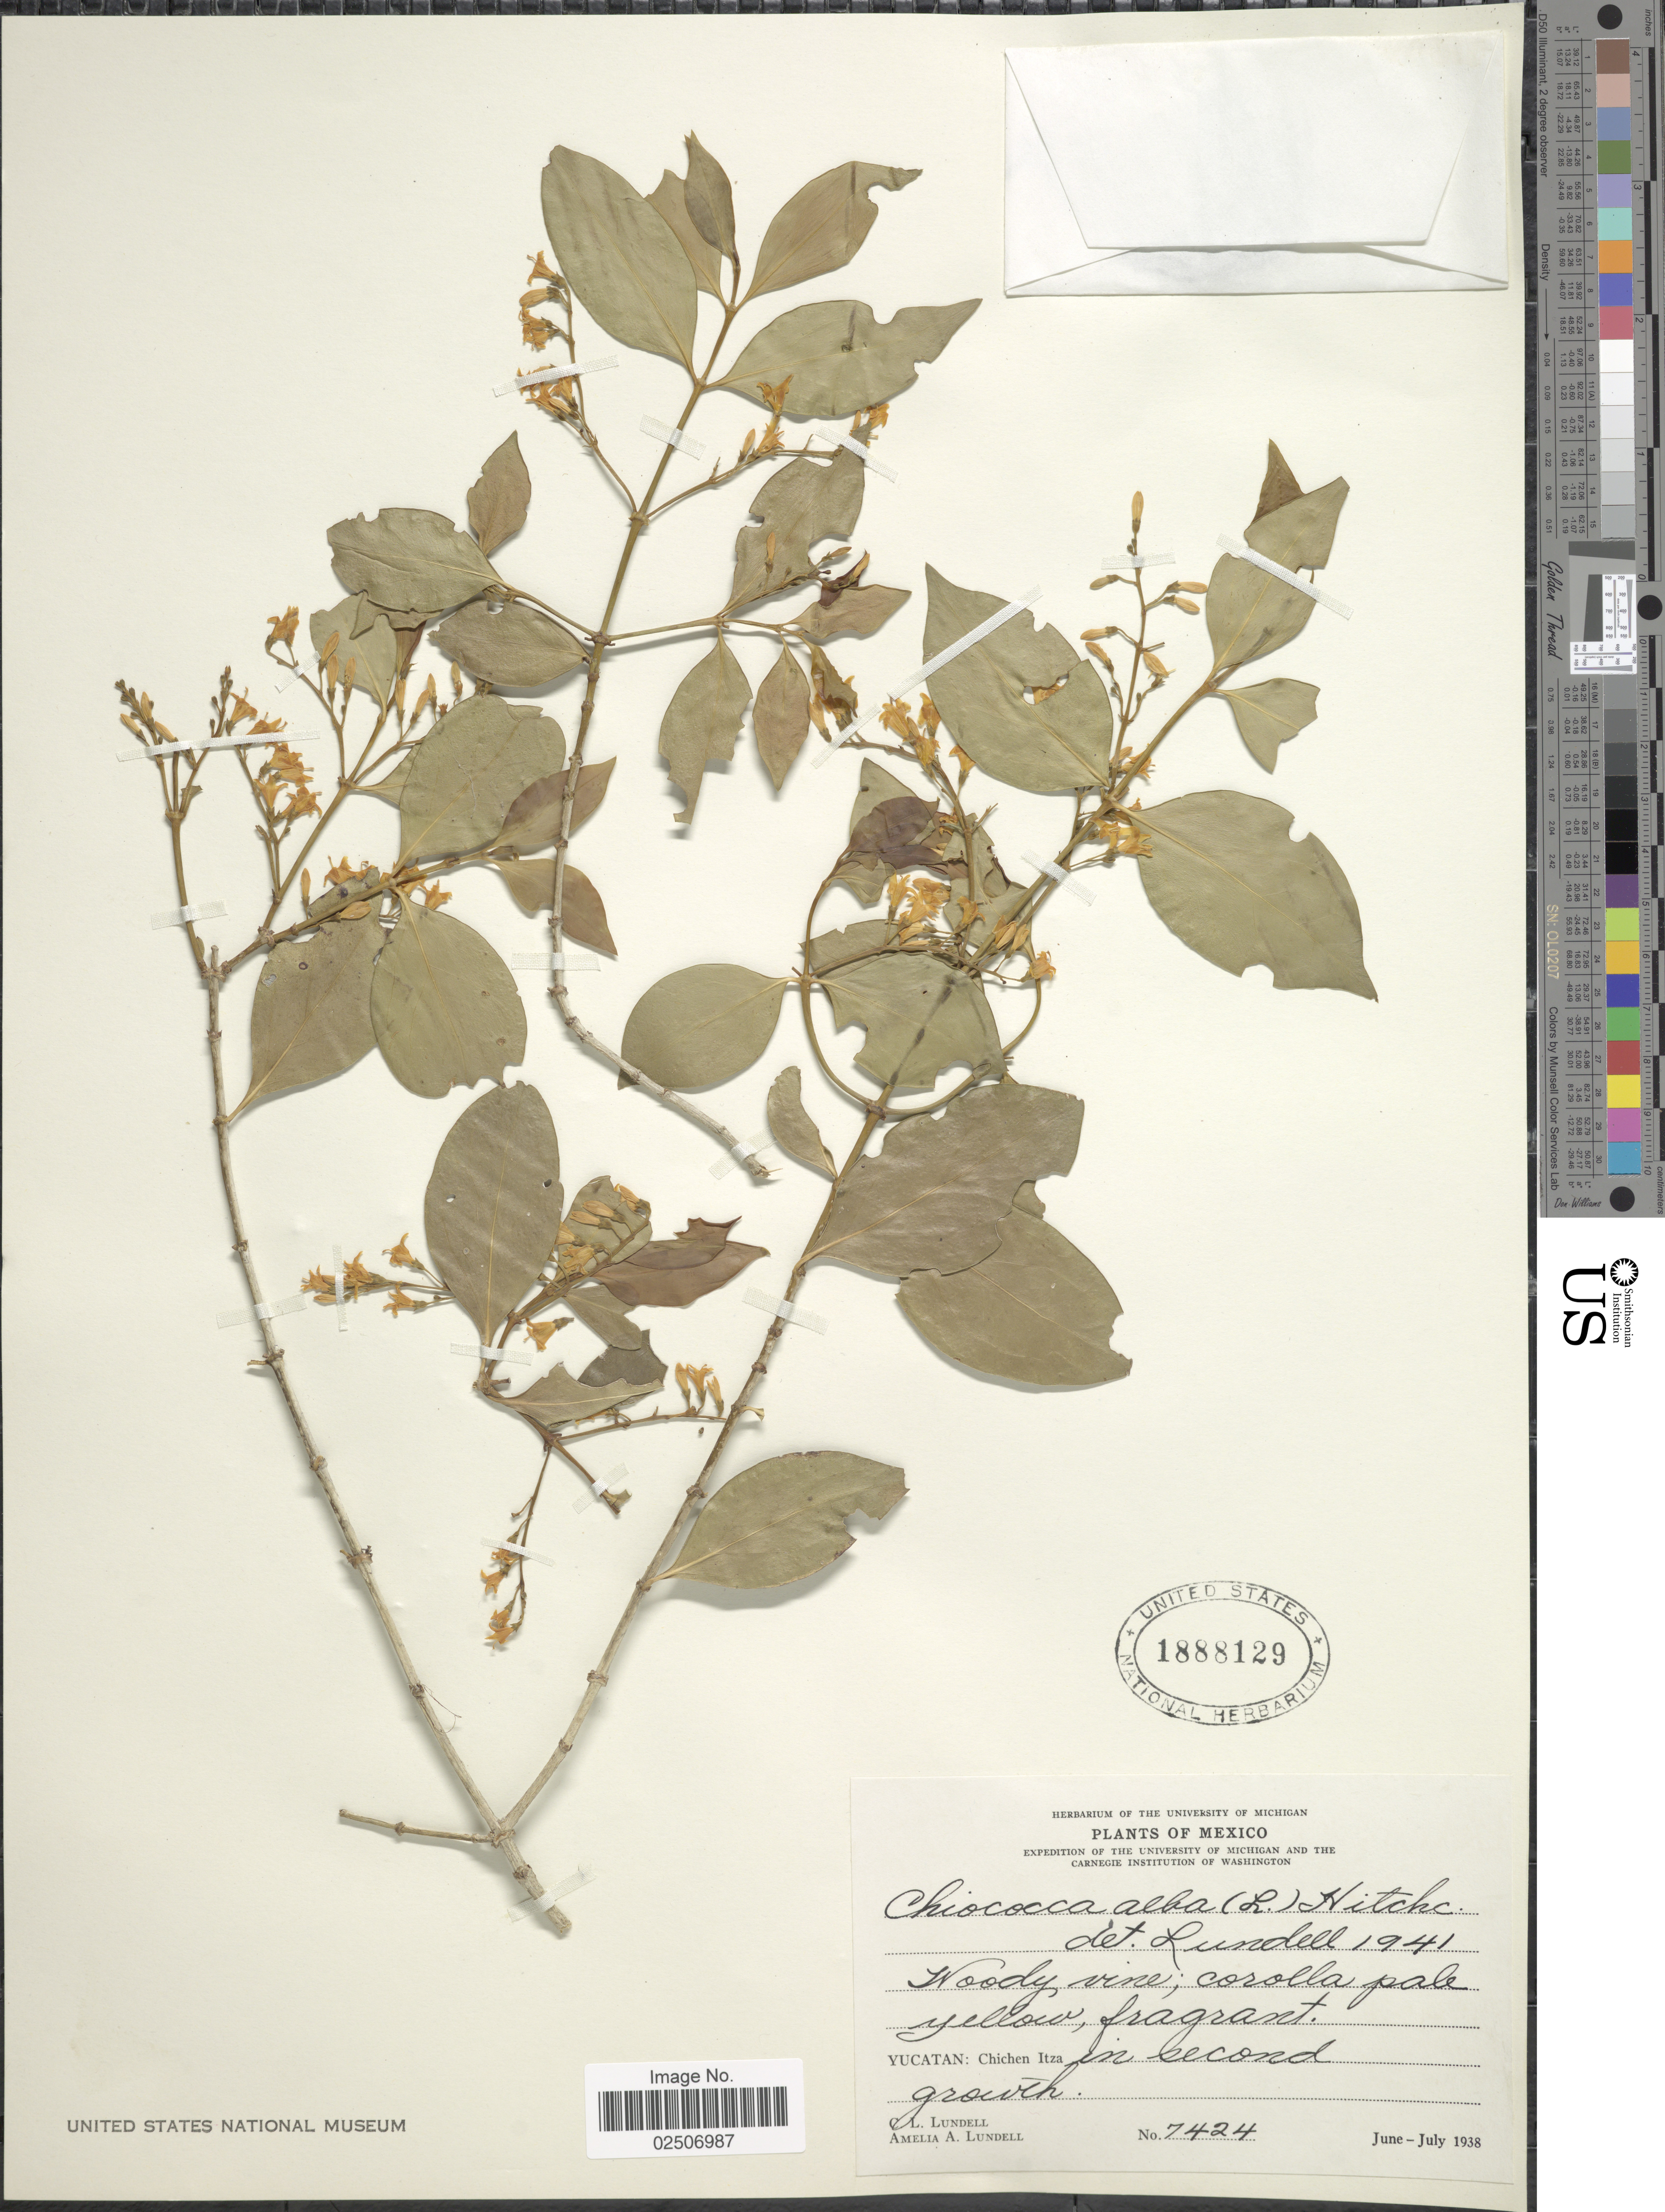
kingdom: Plantae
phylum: Tracheophyta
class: Magnoliopsida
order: Gentianales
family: Rubiaceae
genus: Chiococca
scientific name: Chiococca alba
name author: (L.) Hitchc.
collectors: C. L. Lundell & A. A. Lundell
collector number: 7424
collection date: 1938-06/1938-07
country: Mexico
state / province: Yucatán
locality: Chichen Itza in second growth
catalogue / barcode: US 1888129